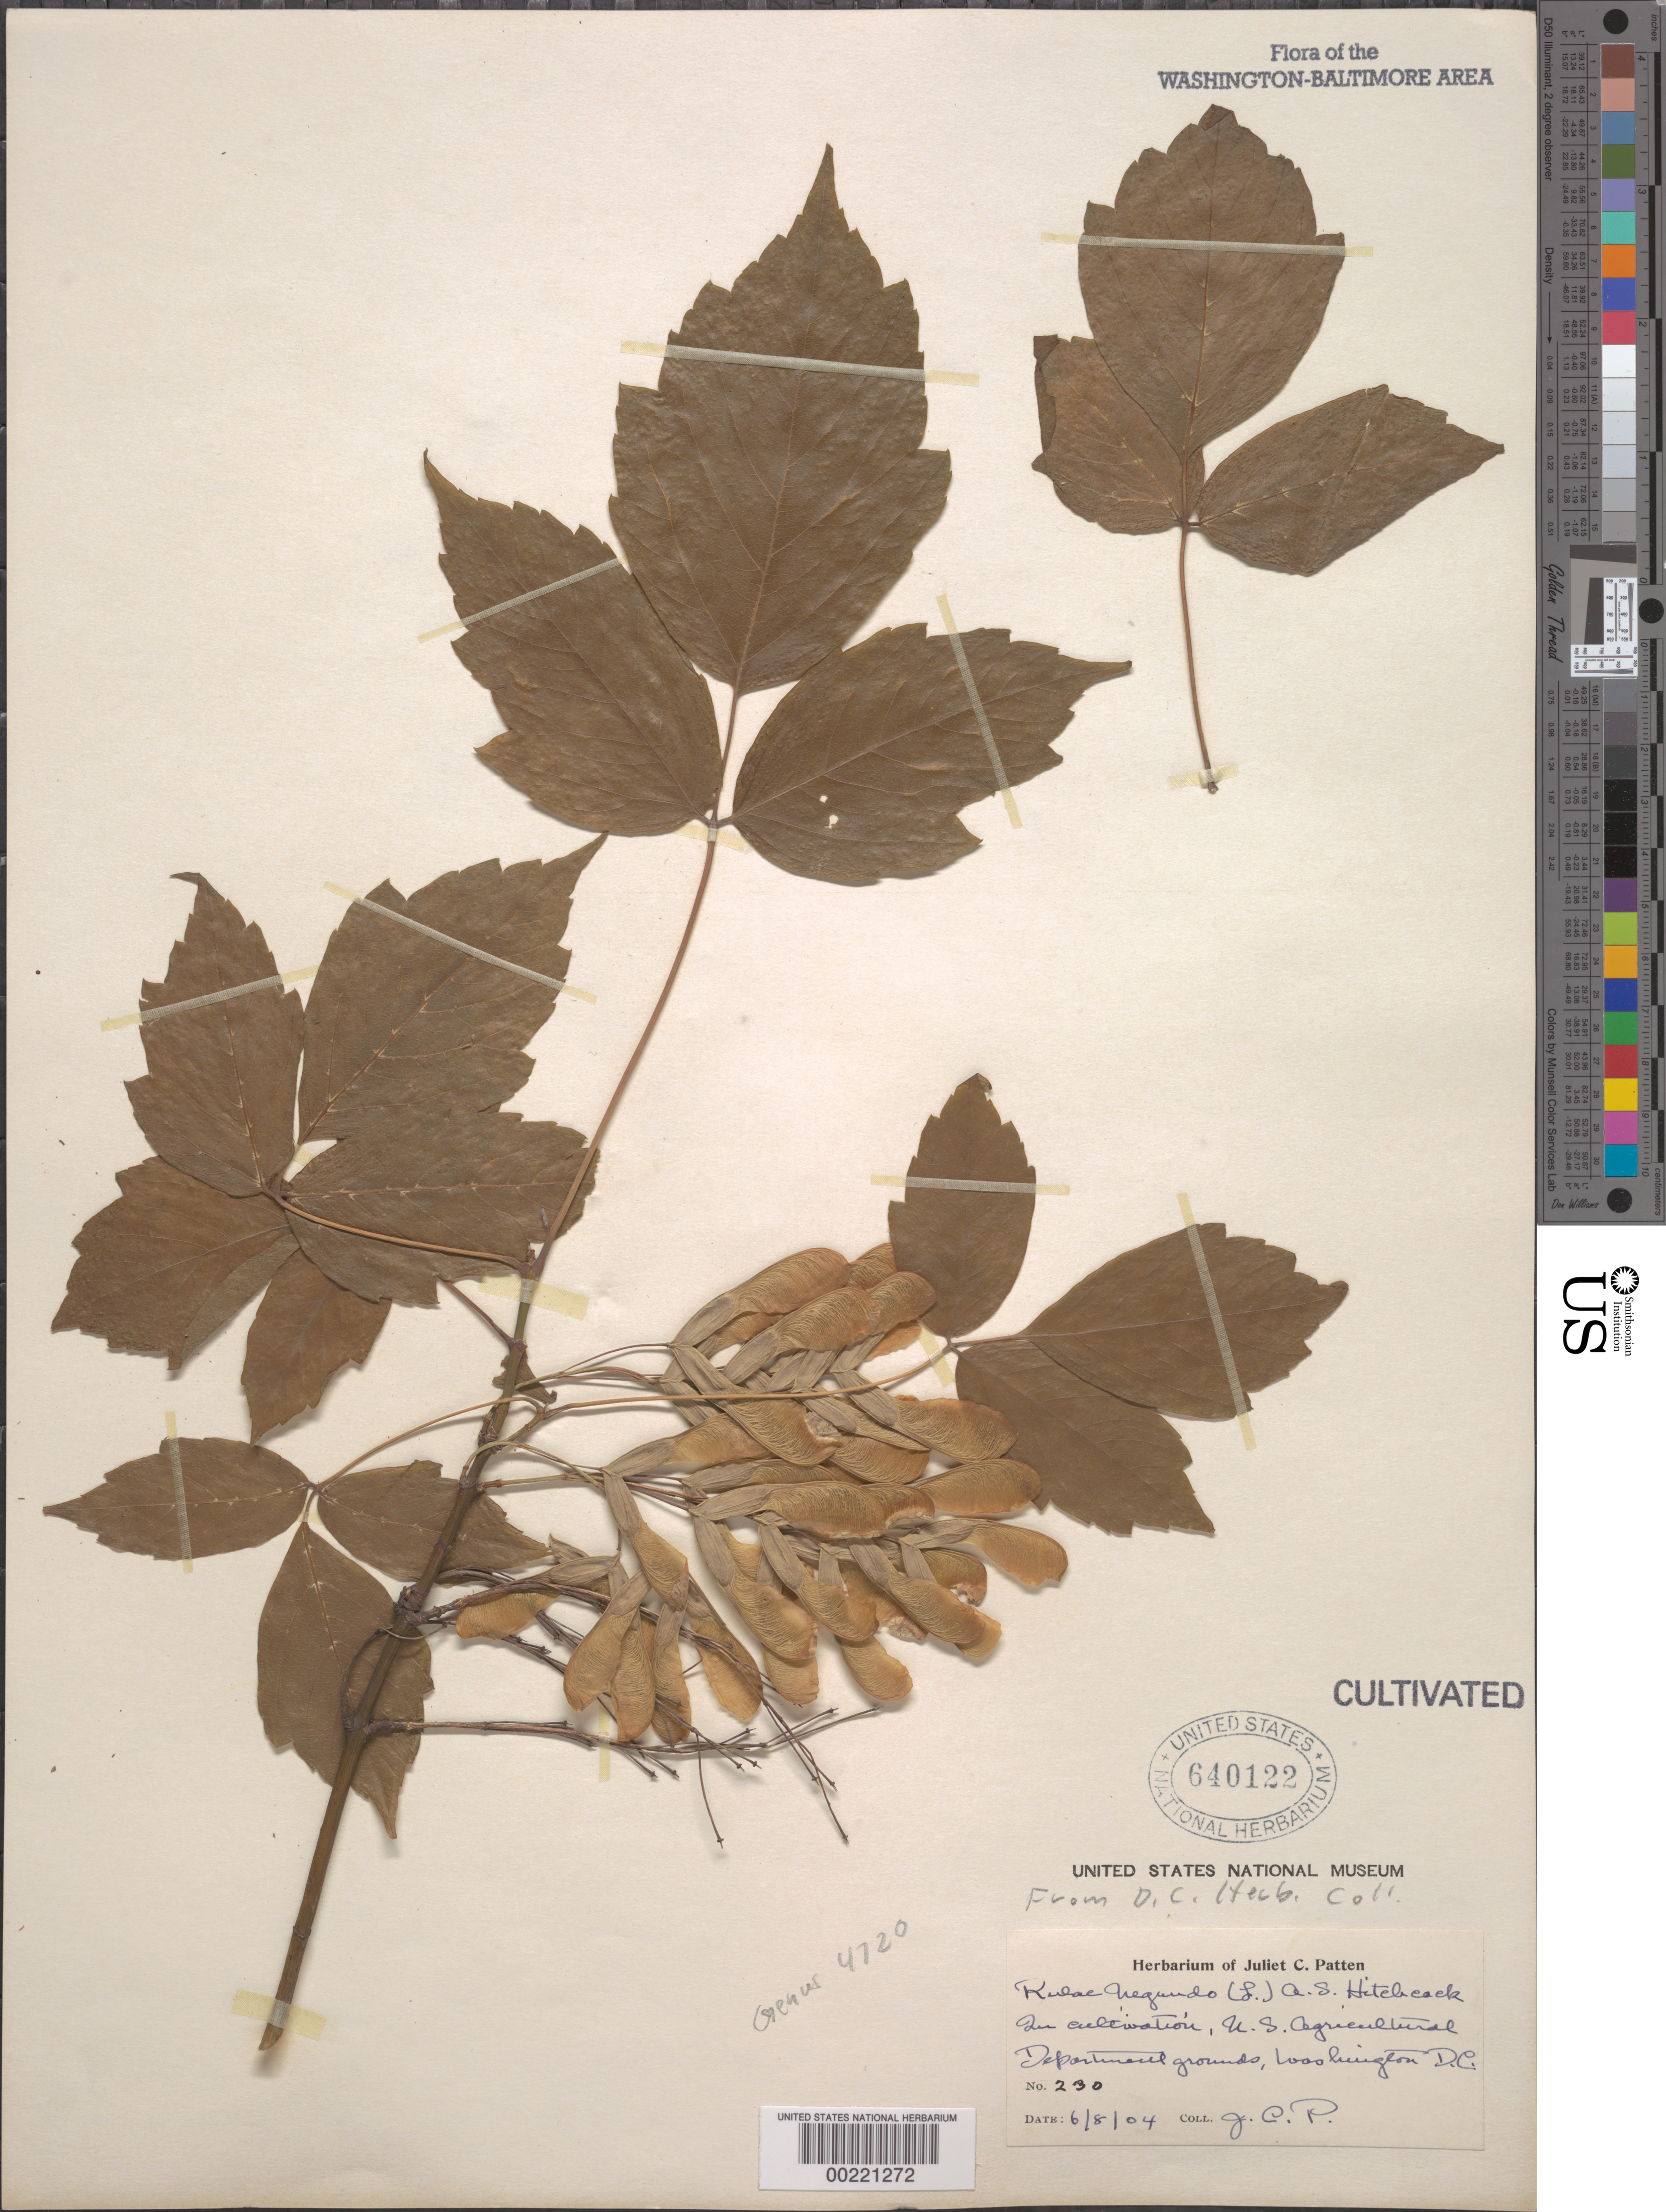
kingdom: Plantae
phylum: Tracheophyta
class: Magnoliopsida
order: Sapindales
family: Sapindaceae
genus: Acer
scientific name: Acer negundo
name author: L.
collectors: J. Patten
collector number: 230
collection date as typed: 08 Jun 1904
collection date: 1904-06-08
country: United States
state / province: District of Columbia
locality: Department of Agriculture grounds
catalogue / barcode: US 640122